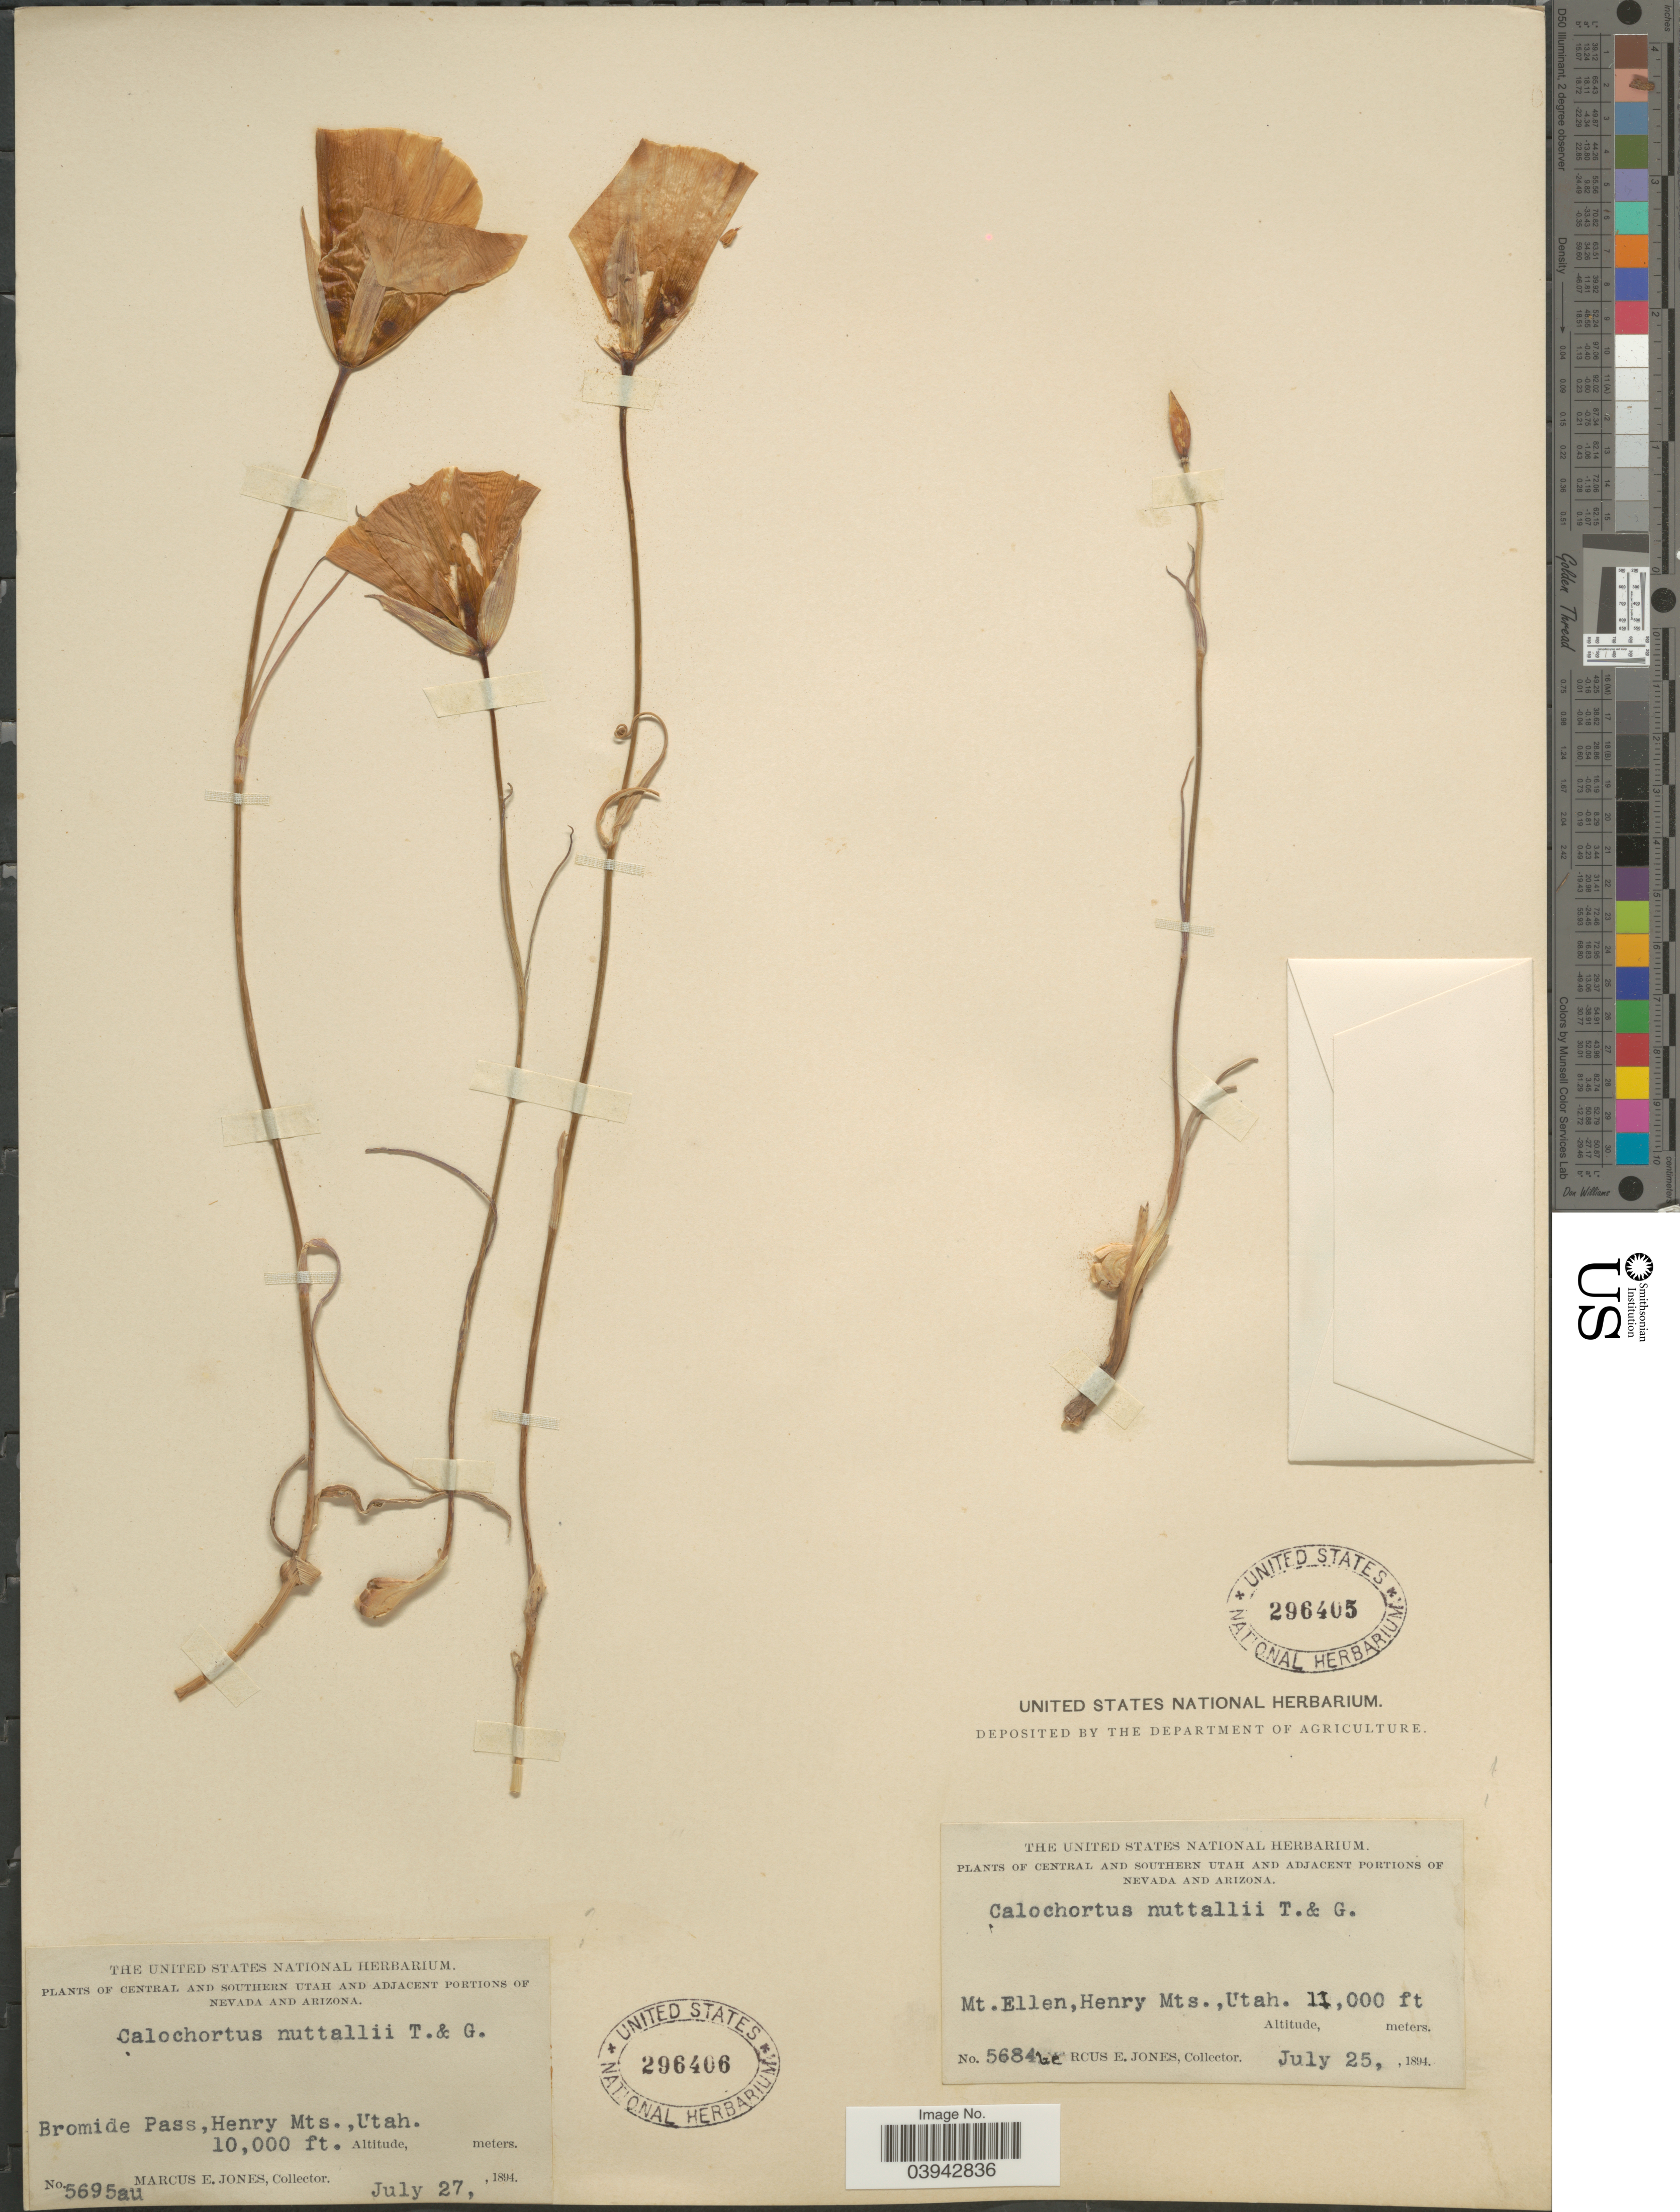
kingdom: Plantae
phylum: Tracheophyta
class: Liliopsida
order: Liliales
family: Liliaceae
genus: Calochortus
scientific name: Calochortus nuttallii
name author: Torr.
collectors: M. E. Jones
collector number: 5684be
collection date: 1894-07-25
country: United States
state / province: Utah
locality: Central and Southern Utah. Mt.Ellen,Henry Mts.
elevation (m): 3353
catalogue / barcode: US 296405-2